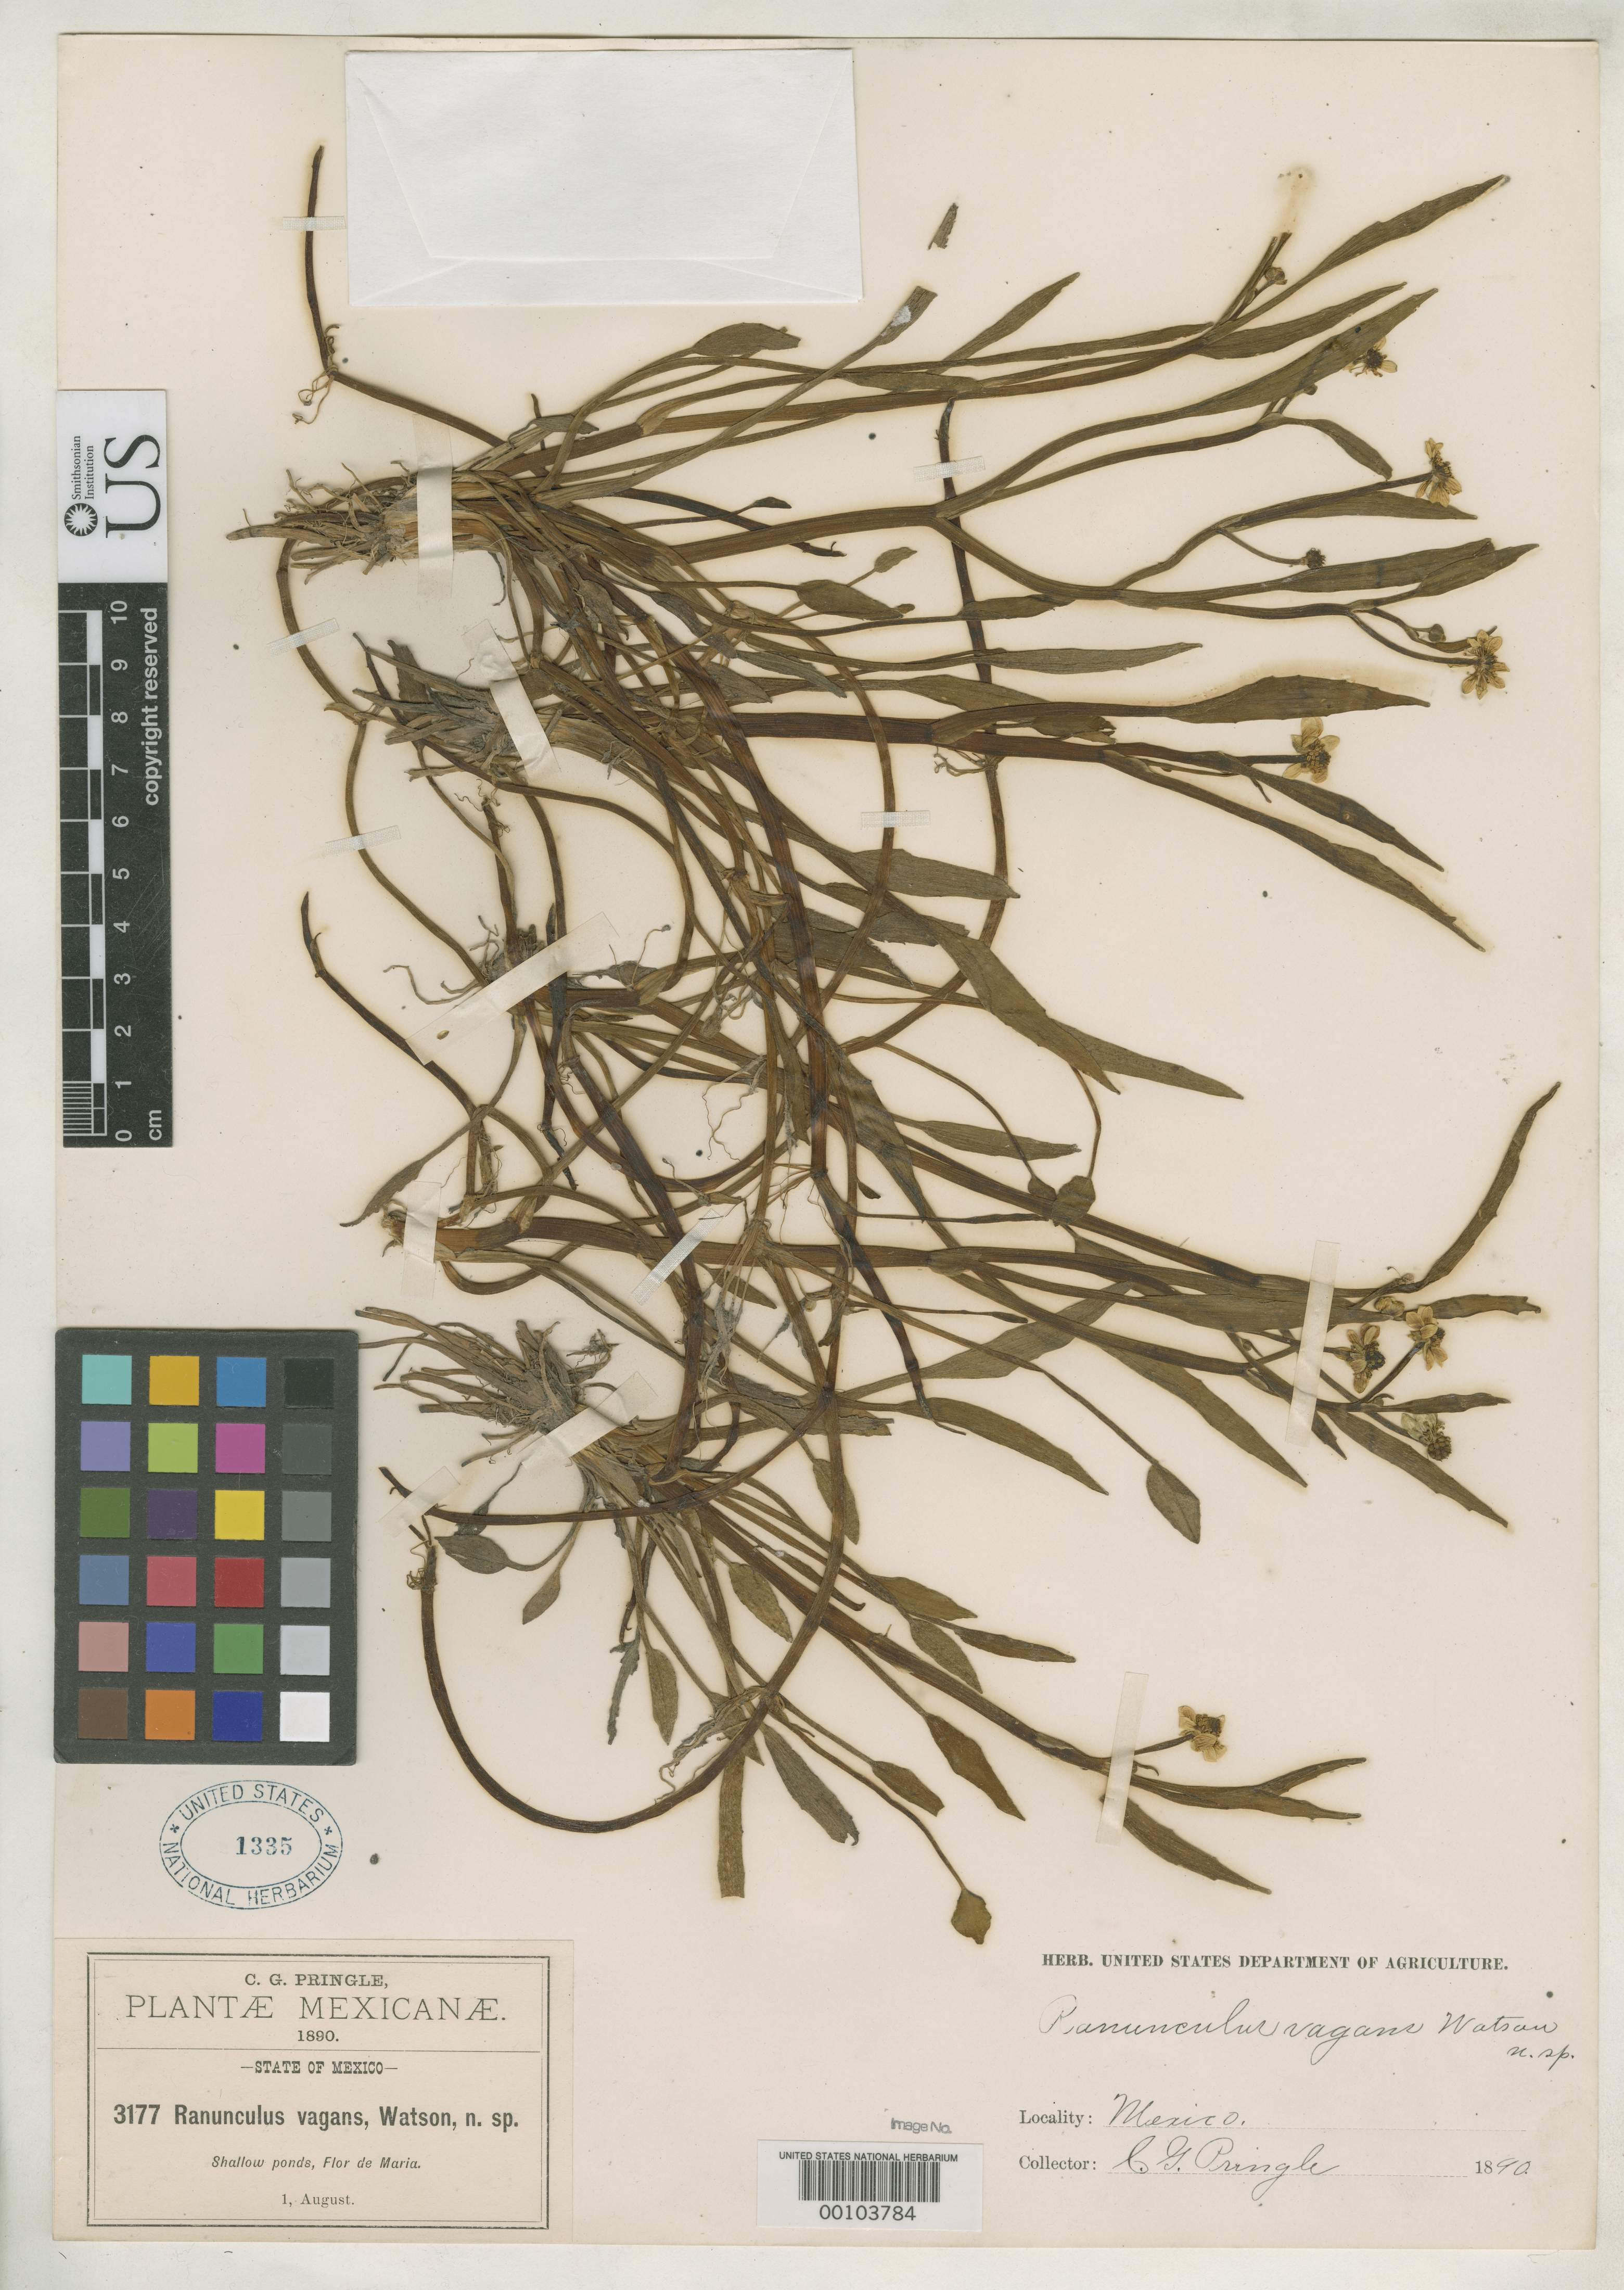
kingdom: Plantae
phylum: Tracheophyta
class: Magnoliopsida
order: Ranunculales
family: Ranunculaceae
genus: Ranunculus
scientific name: Ranunculus vagans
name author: S. Watson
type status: Isotype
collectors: C. G. Pringle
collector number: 3177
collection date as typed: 01 Aug 1890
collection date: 1890-08-01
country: Mexico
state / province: México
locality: Flor de Maria.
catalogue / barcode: US 1335